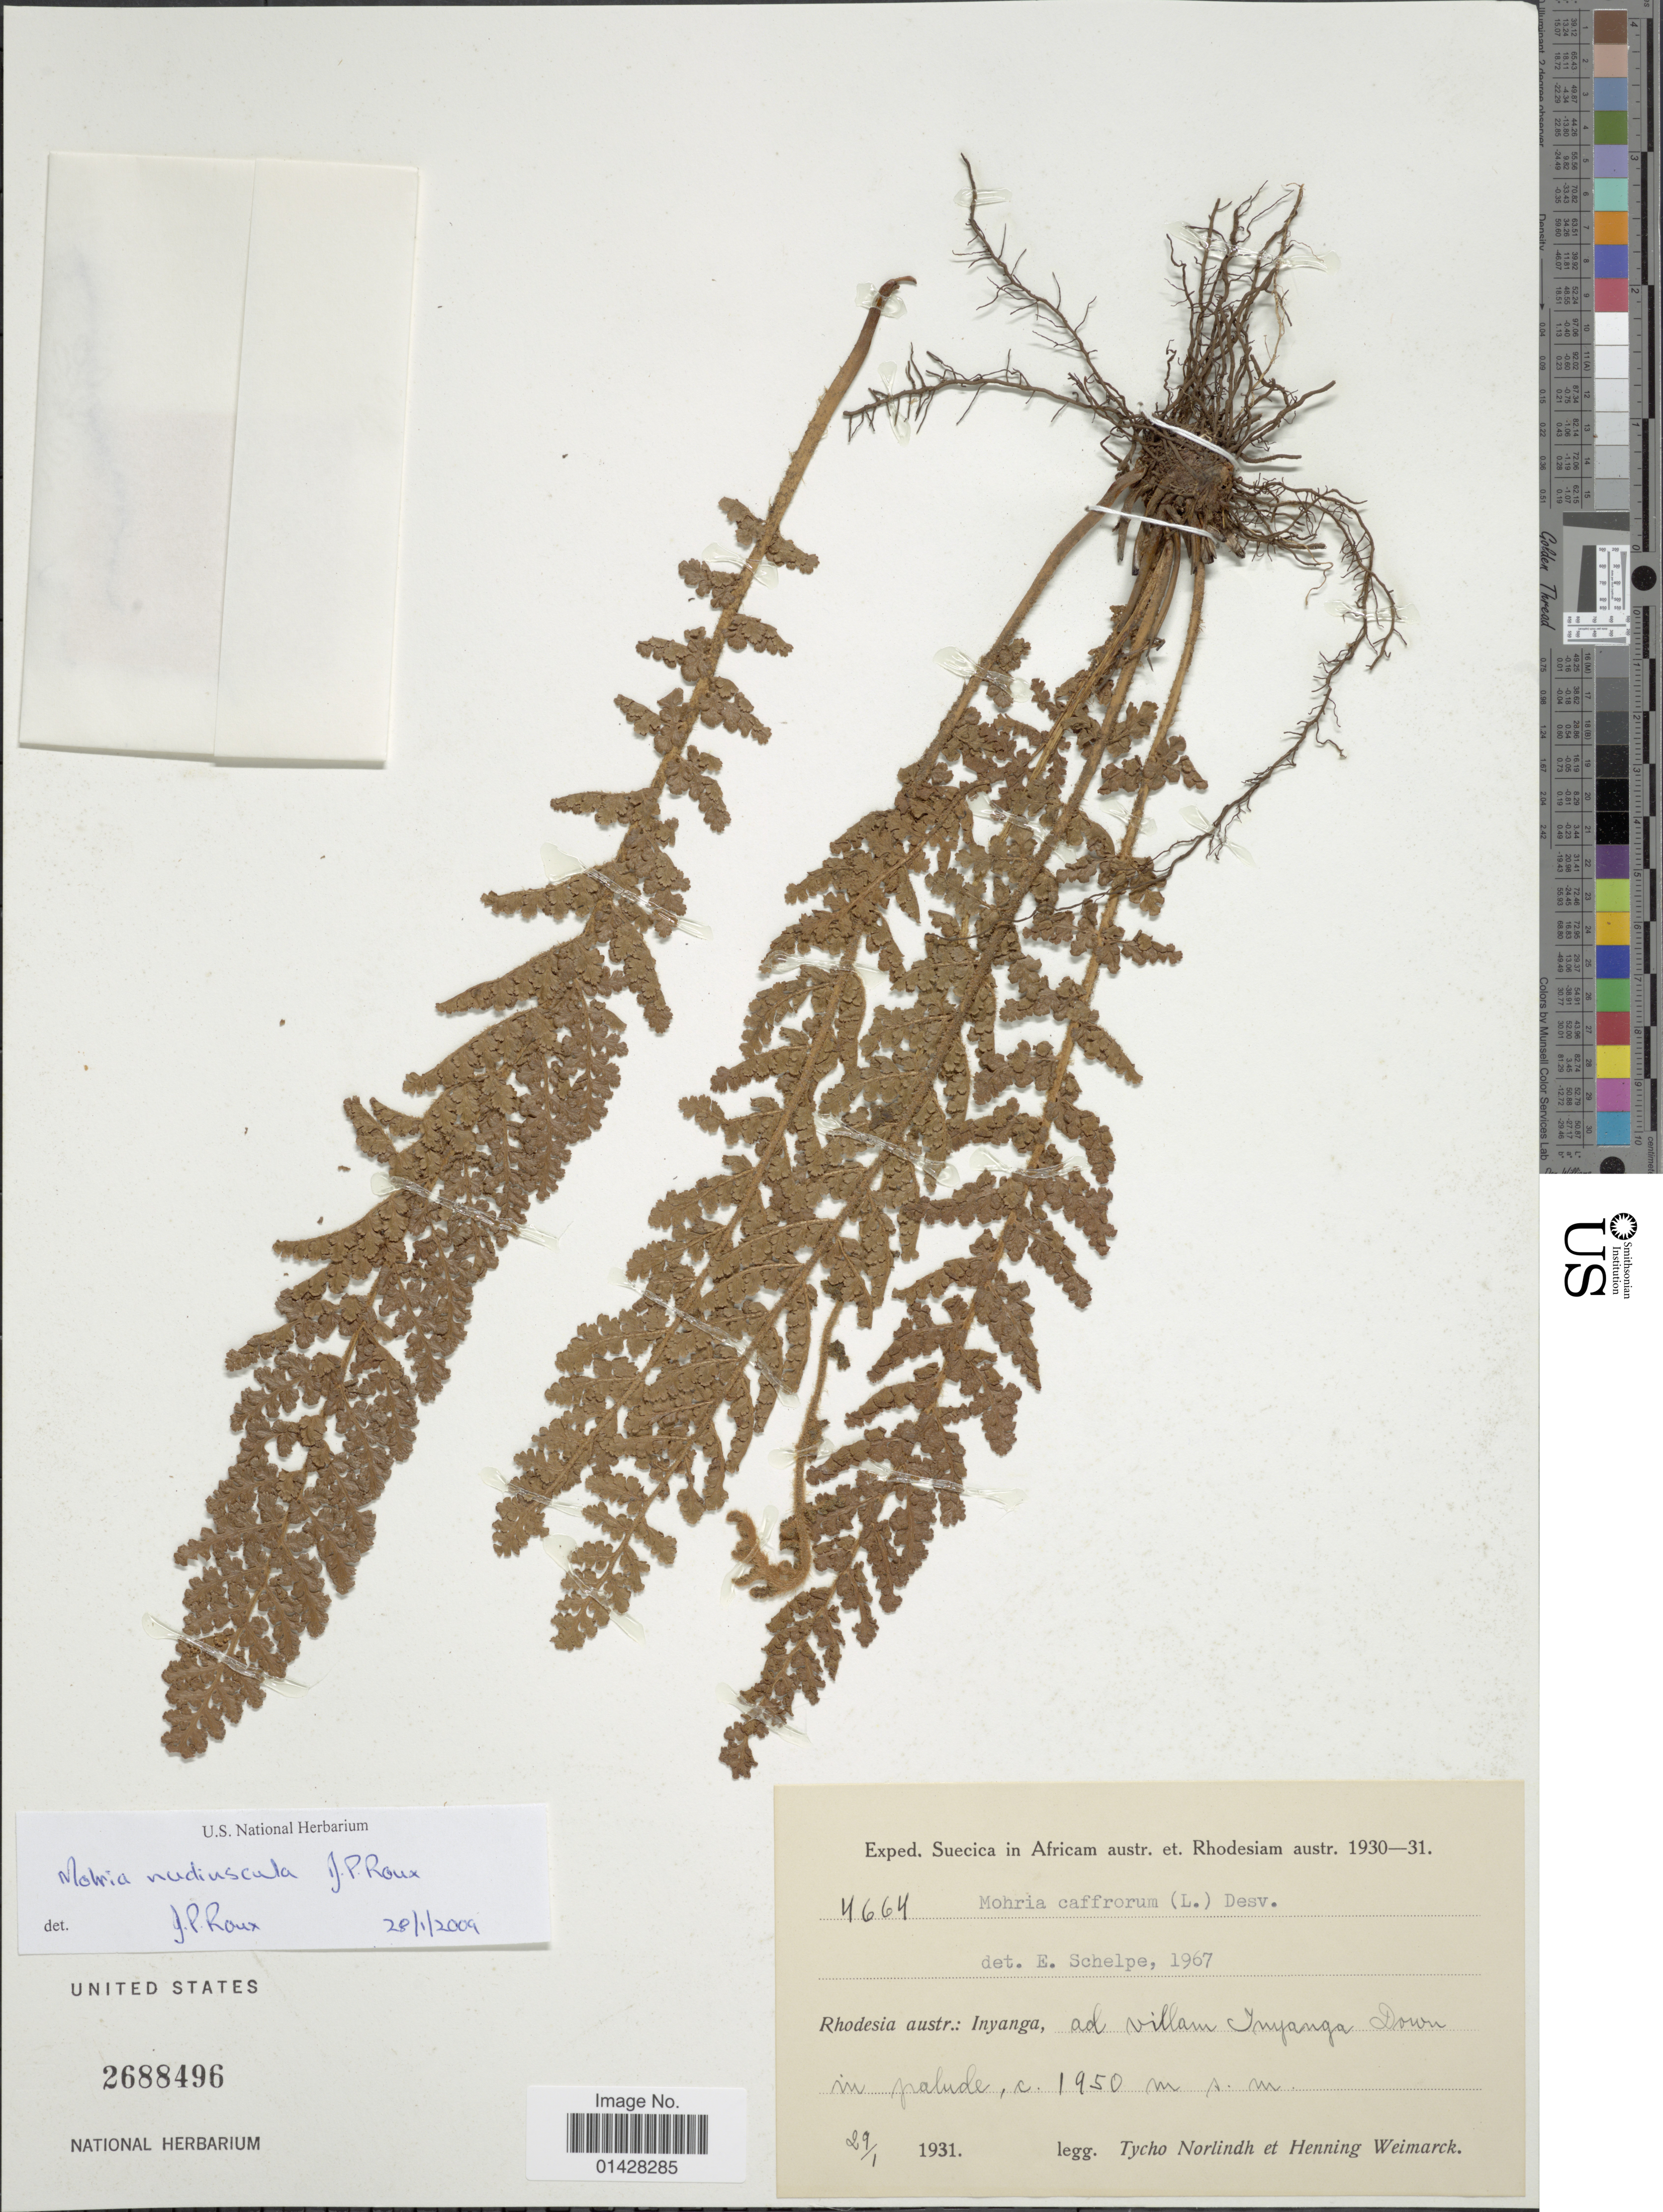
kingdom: Plantae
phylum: Tracheophyta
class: Polypodiopsida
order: Schizaeales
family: Anemiaceae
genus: Anemia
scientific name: Anemia nudiuscula comb ined.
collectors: N. T. Norlindh & H. Weimarck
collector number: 4664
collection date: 1931-01-29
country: Zimbabwe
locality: Rhodesia austr.: Inyanga, ad villam Inyanga Down in palude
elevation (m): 1950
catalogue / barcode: US 2688496